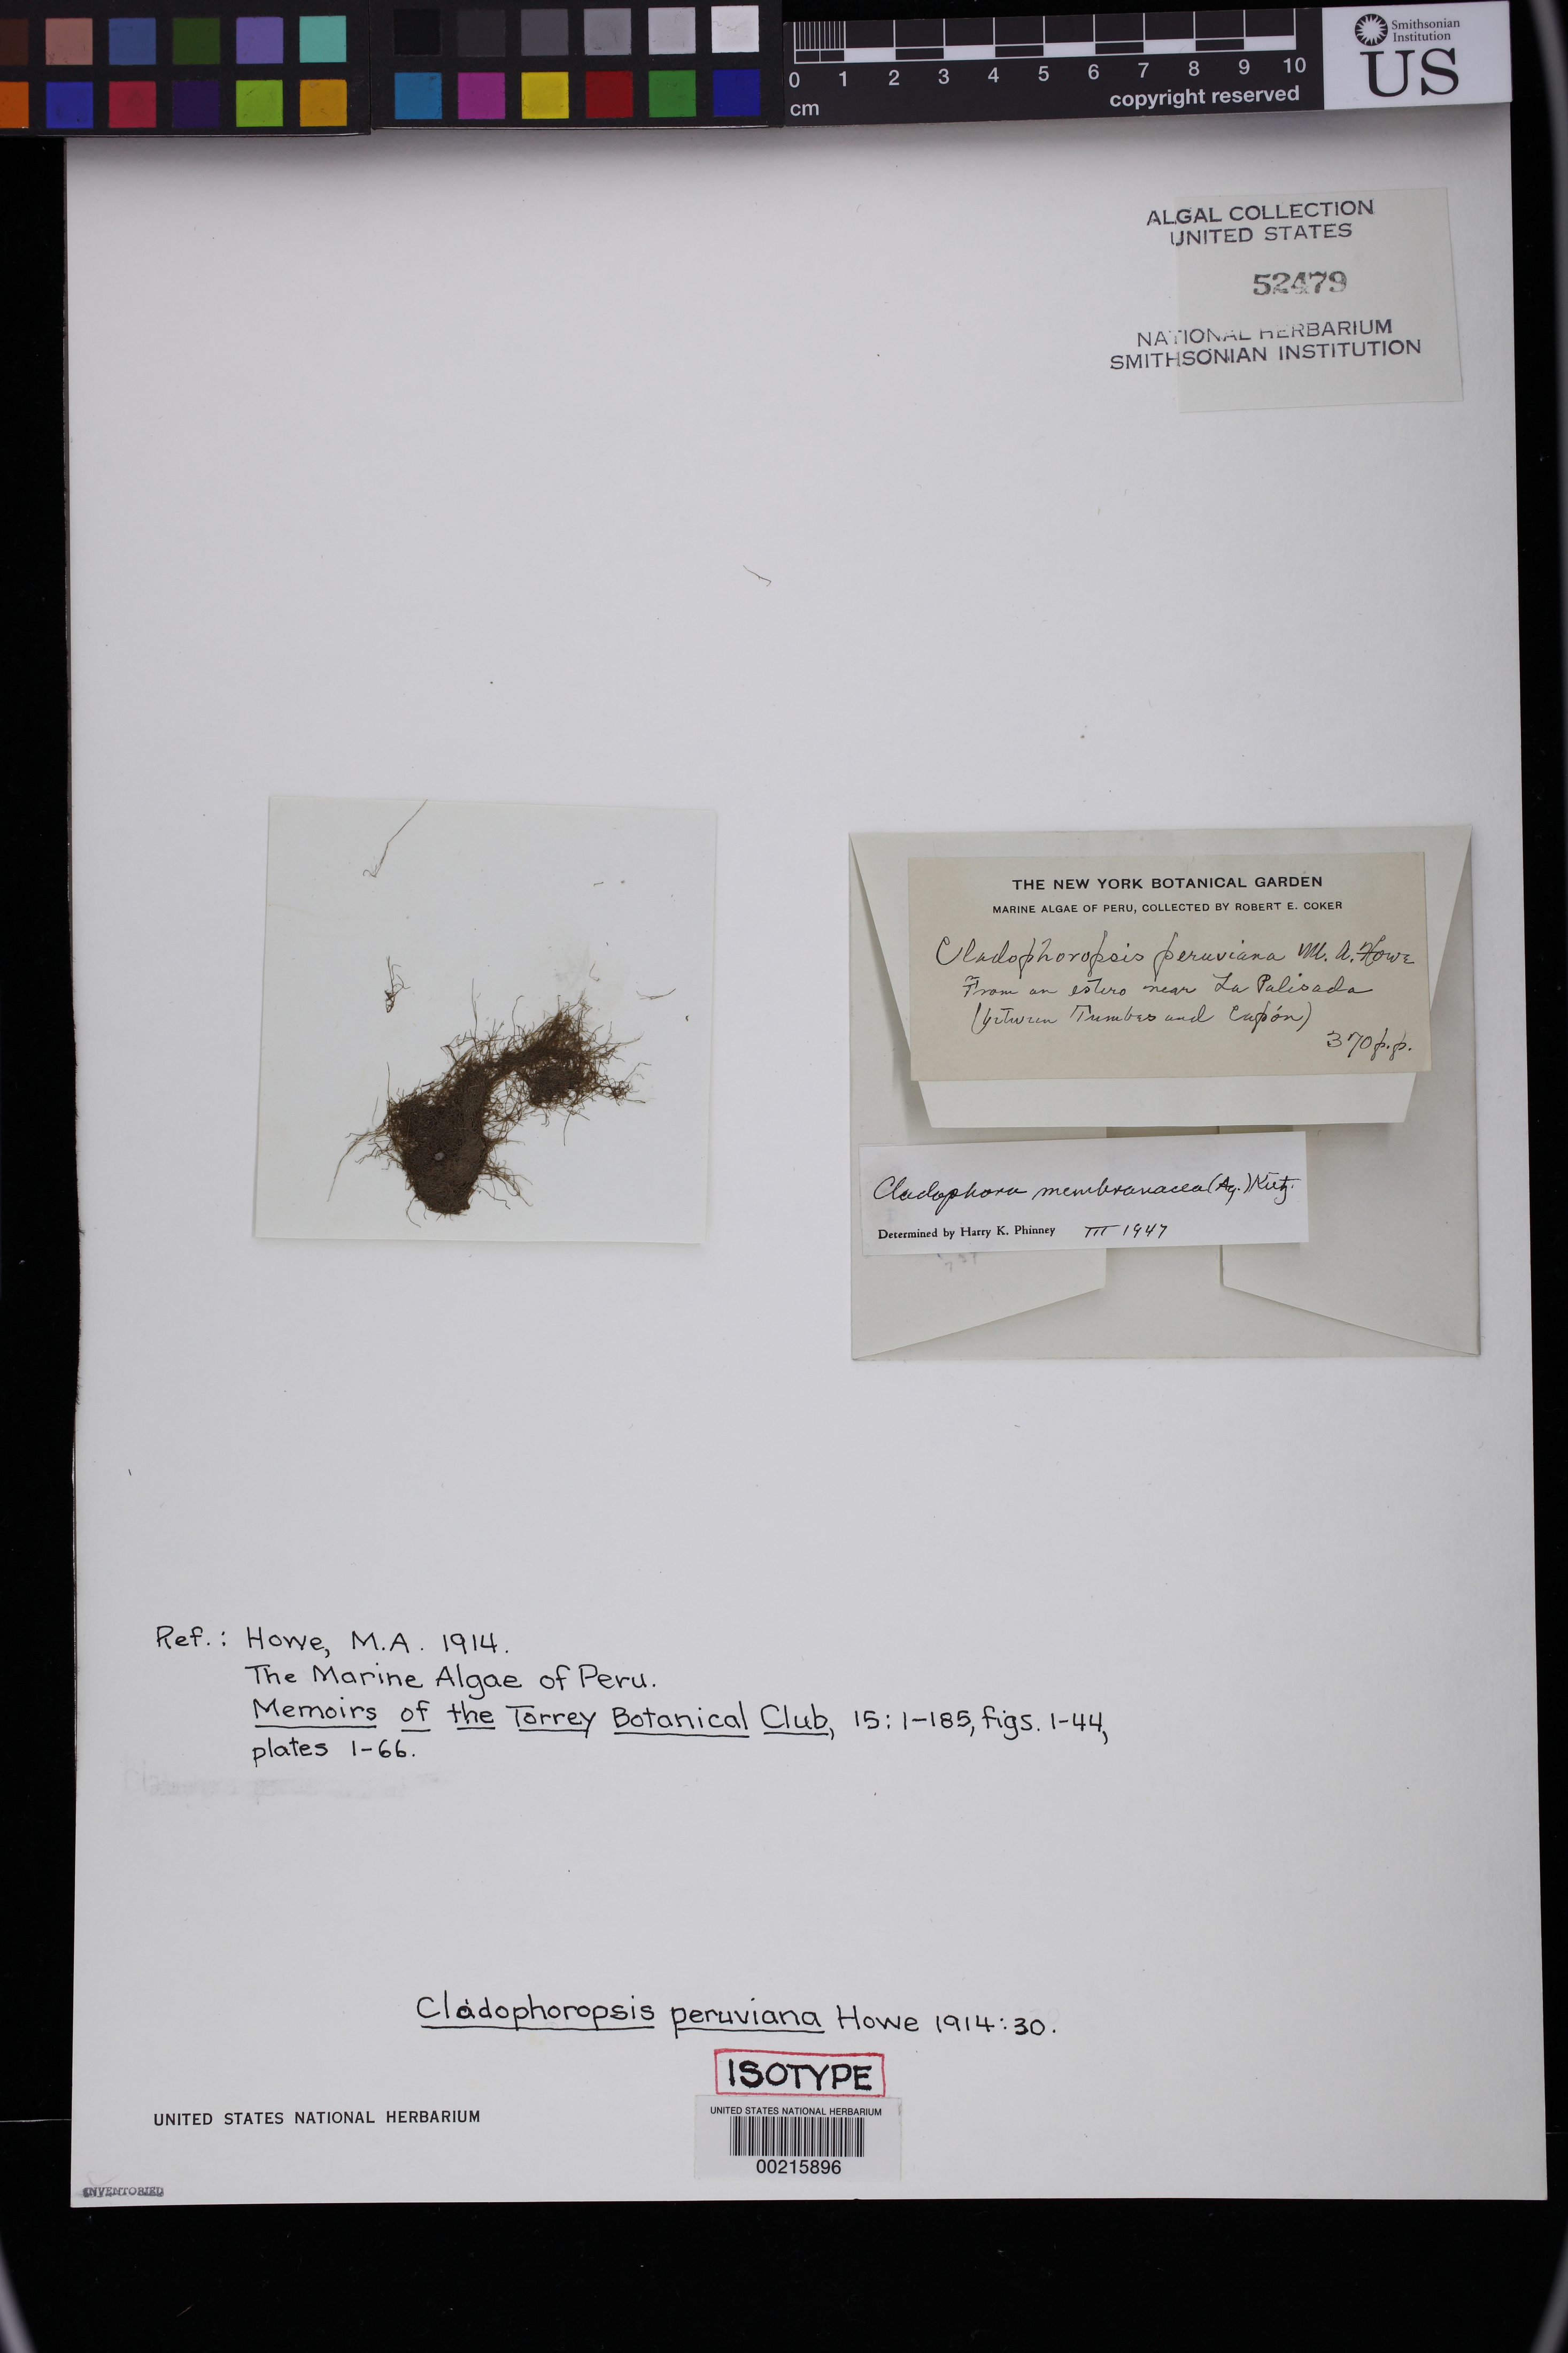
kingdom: Plantae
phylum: Chlorophyta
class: Ulvophyceae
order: Siphonocladales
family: Boodleaceae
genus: Cladophoropsis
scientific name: Cladophoropsis peruviana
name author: M. Howe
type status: Isotype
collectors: R. Coker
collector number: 370 p.p.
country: Peru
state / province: Tumbes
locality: near La Palisada, between Tumbes and Capon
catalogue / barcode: US 52479